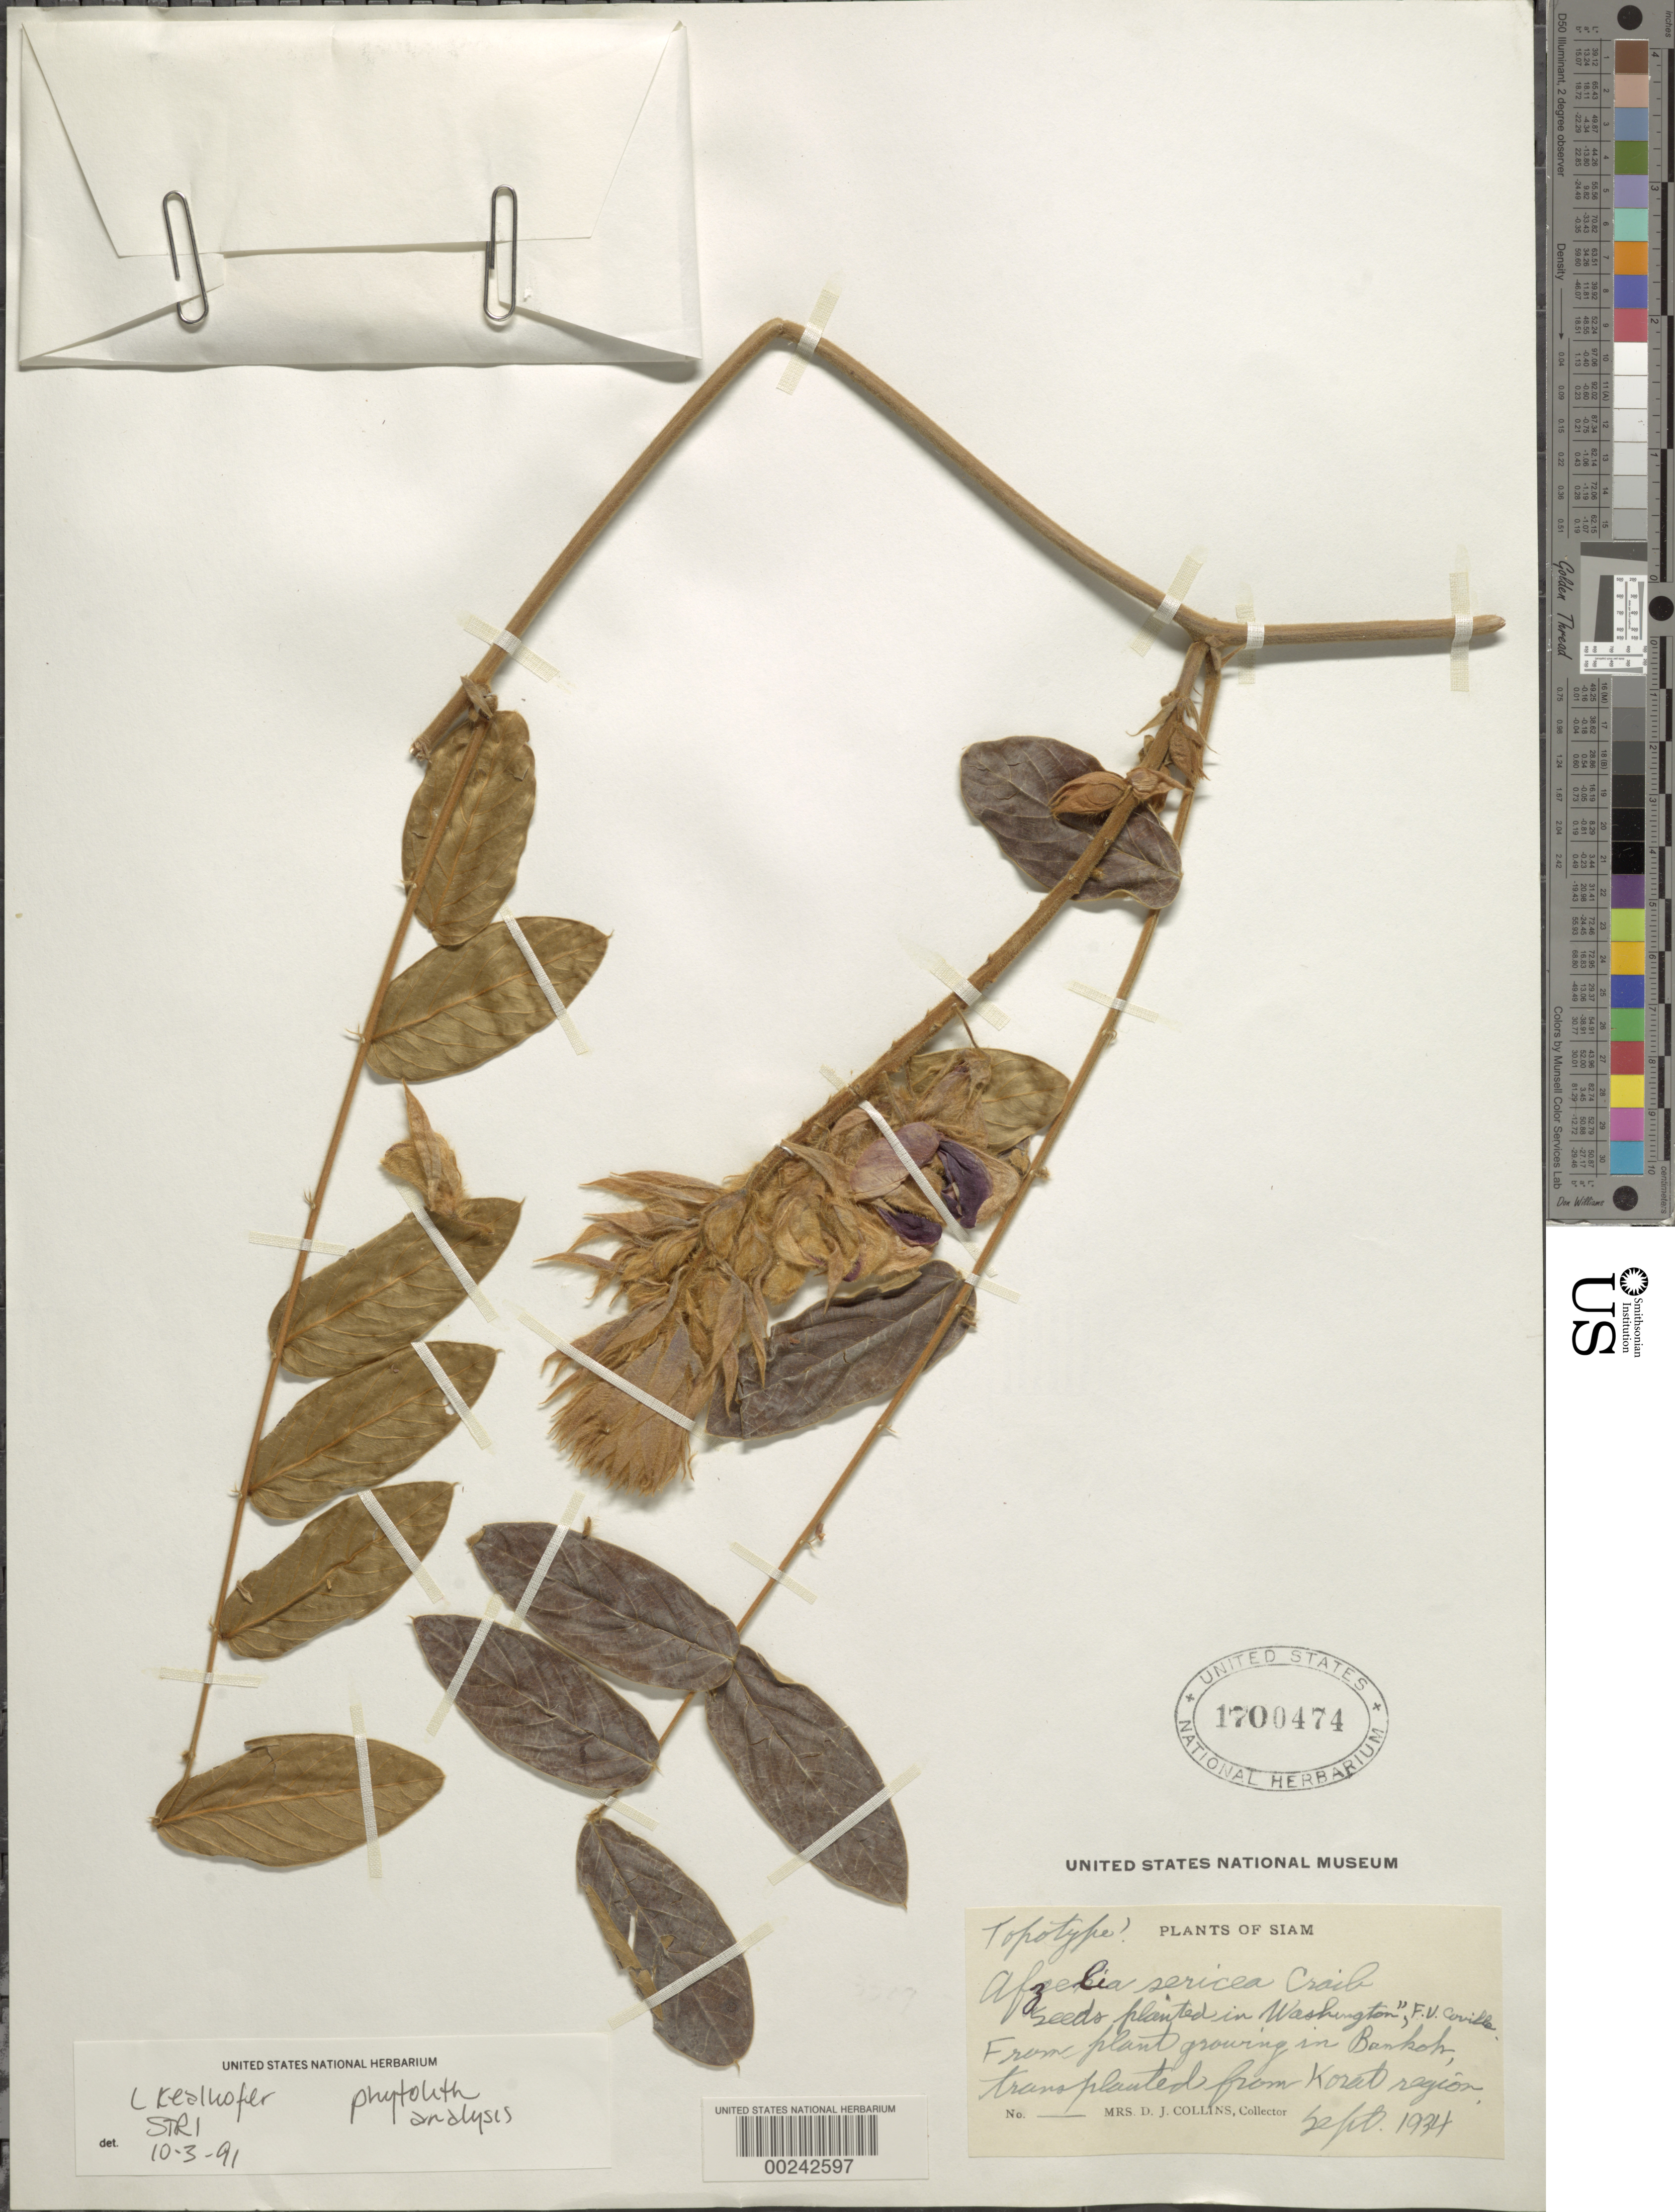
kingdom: Plantae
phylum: Tracheophyta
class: Magnoliopsida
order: Fabales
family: Fabaceae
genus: Afzelia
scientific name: Afzelia sericea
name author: Craib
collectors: Mrs. D. J. Collins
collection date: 1934-09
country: Thailand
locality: From plant growing in Bankok, transplanted from Korat Region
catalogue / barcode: US 1700474